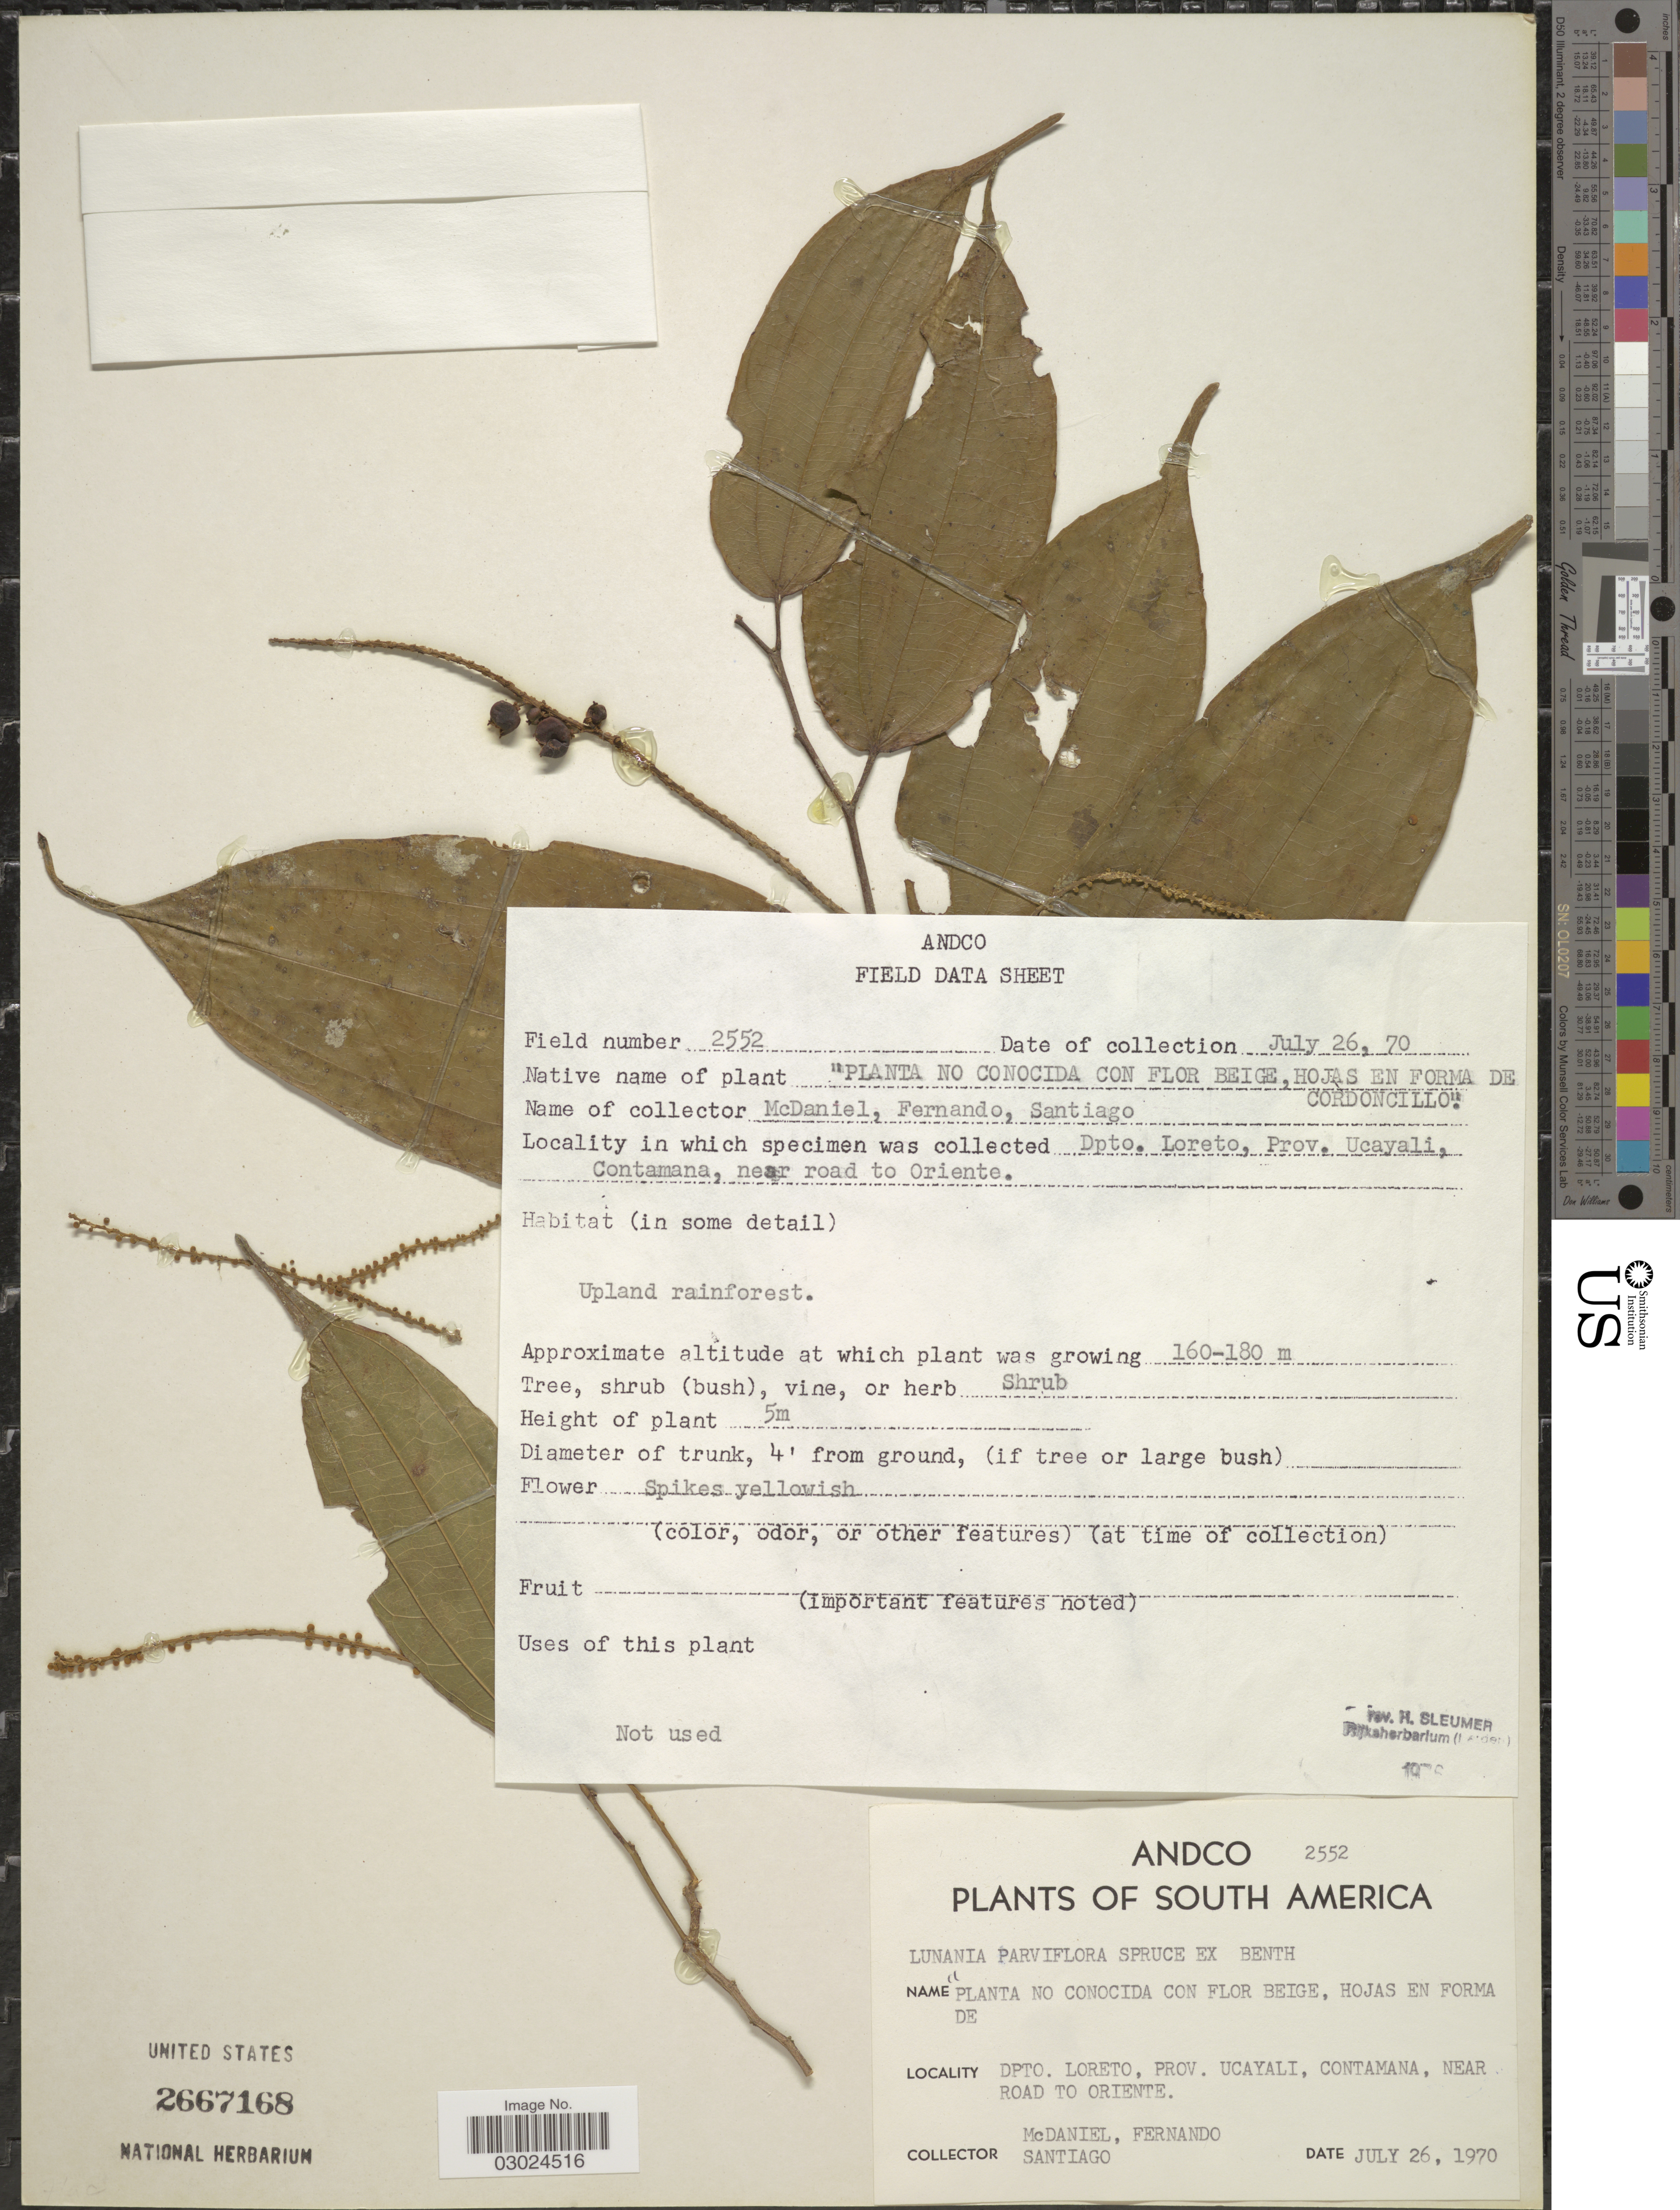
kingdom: Plantae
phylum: Tracheophyta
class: Magnoliopsida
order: Malpighiales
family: Salicaceae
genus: Lunania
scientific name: Lunania parviflora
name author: Spruce ex Benth.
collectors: -- McDaniel, -- Fernando & -. Santiago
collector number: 2552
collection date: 1970-07-26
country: Peru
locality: Dpto. Loreto, Prov. Ucayali, Contamana, near road to Oriente.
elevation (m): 160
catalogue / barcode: US 2667168